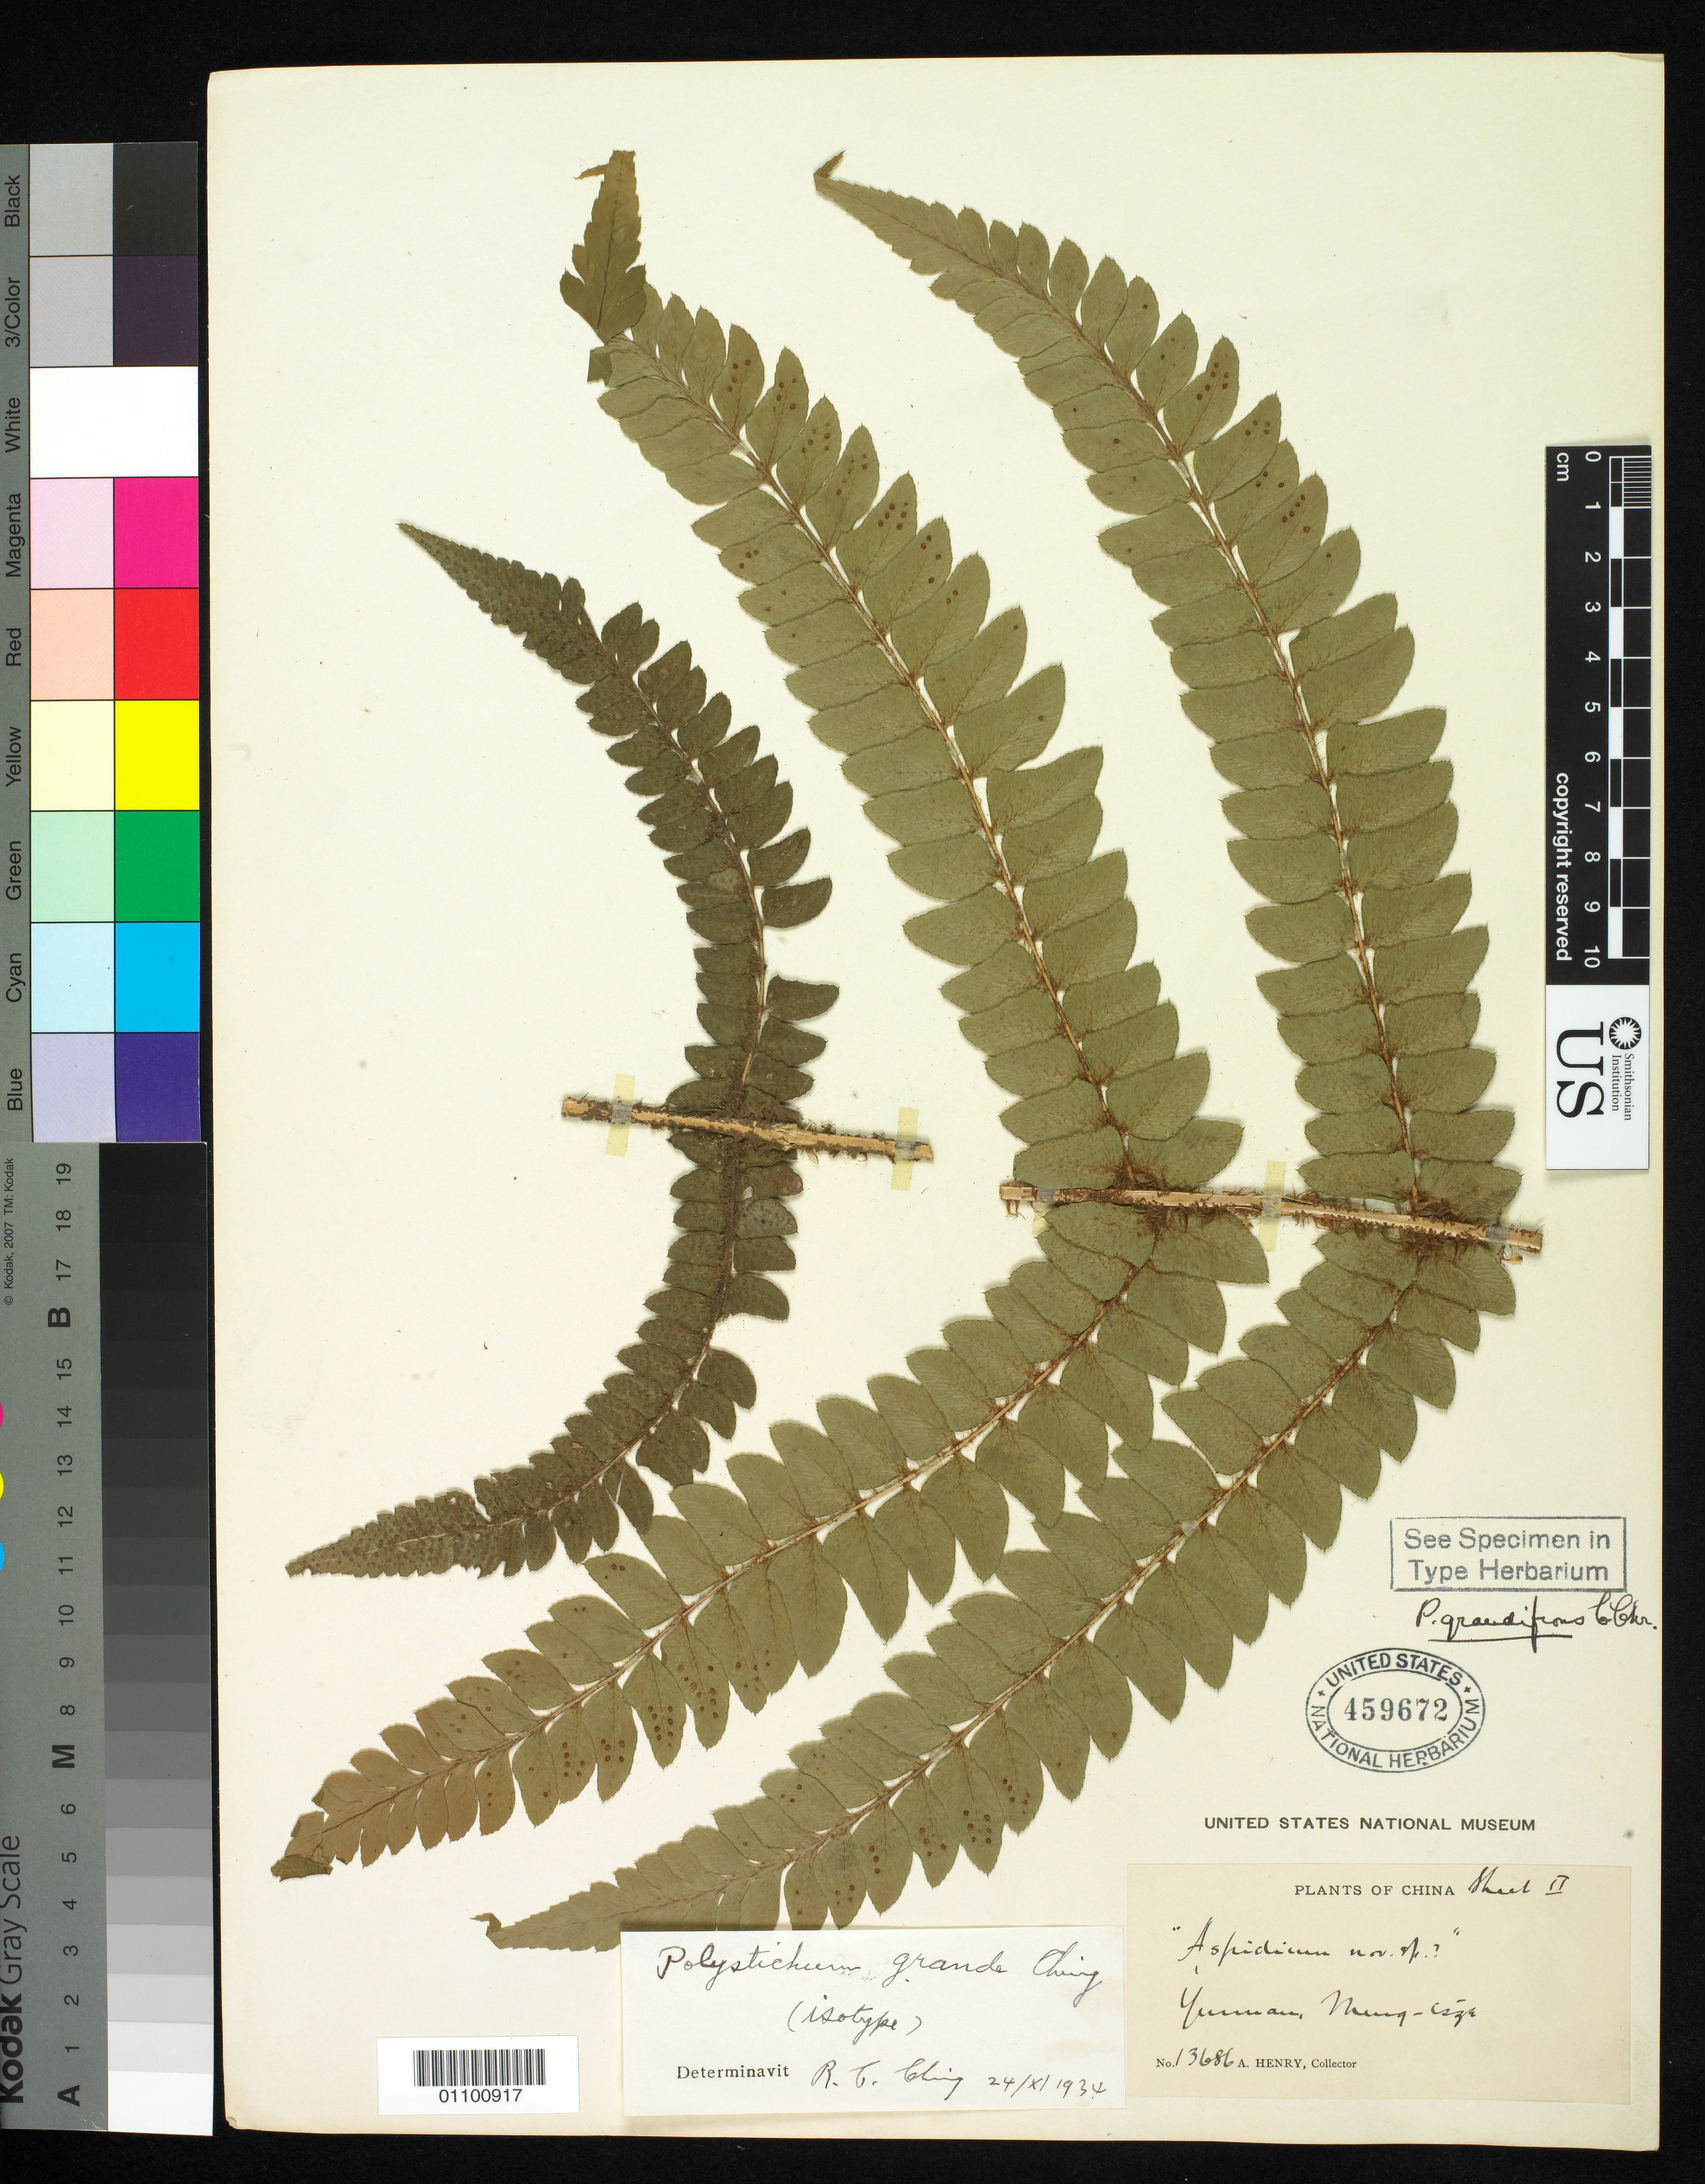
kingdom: Plantae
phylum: Tracheophyta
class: Polypodiopsida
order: Polypodiales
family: Dryopteridaceae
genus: Polystichum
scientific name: Polystichum grande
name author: Ching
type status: Isotype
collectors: A. Henry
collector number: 13686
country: China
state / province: Yunnan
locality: Mengtze [Meng-tsze]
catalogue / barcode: US 459672